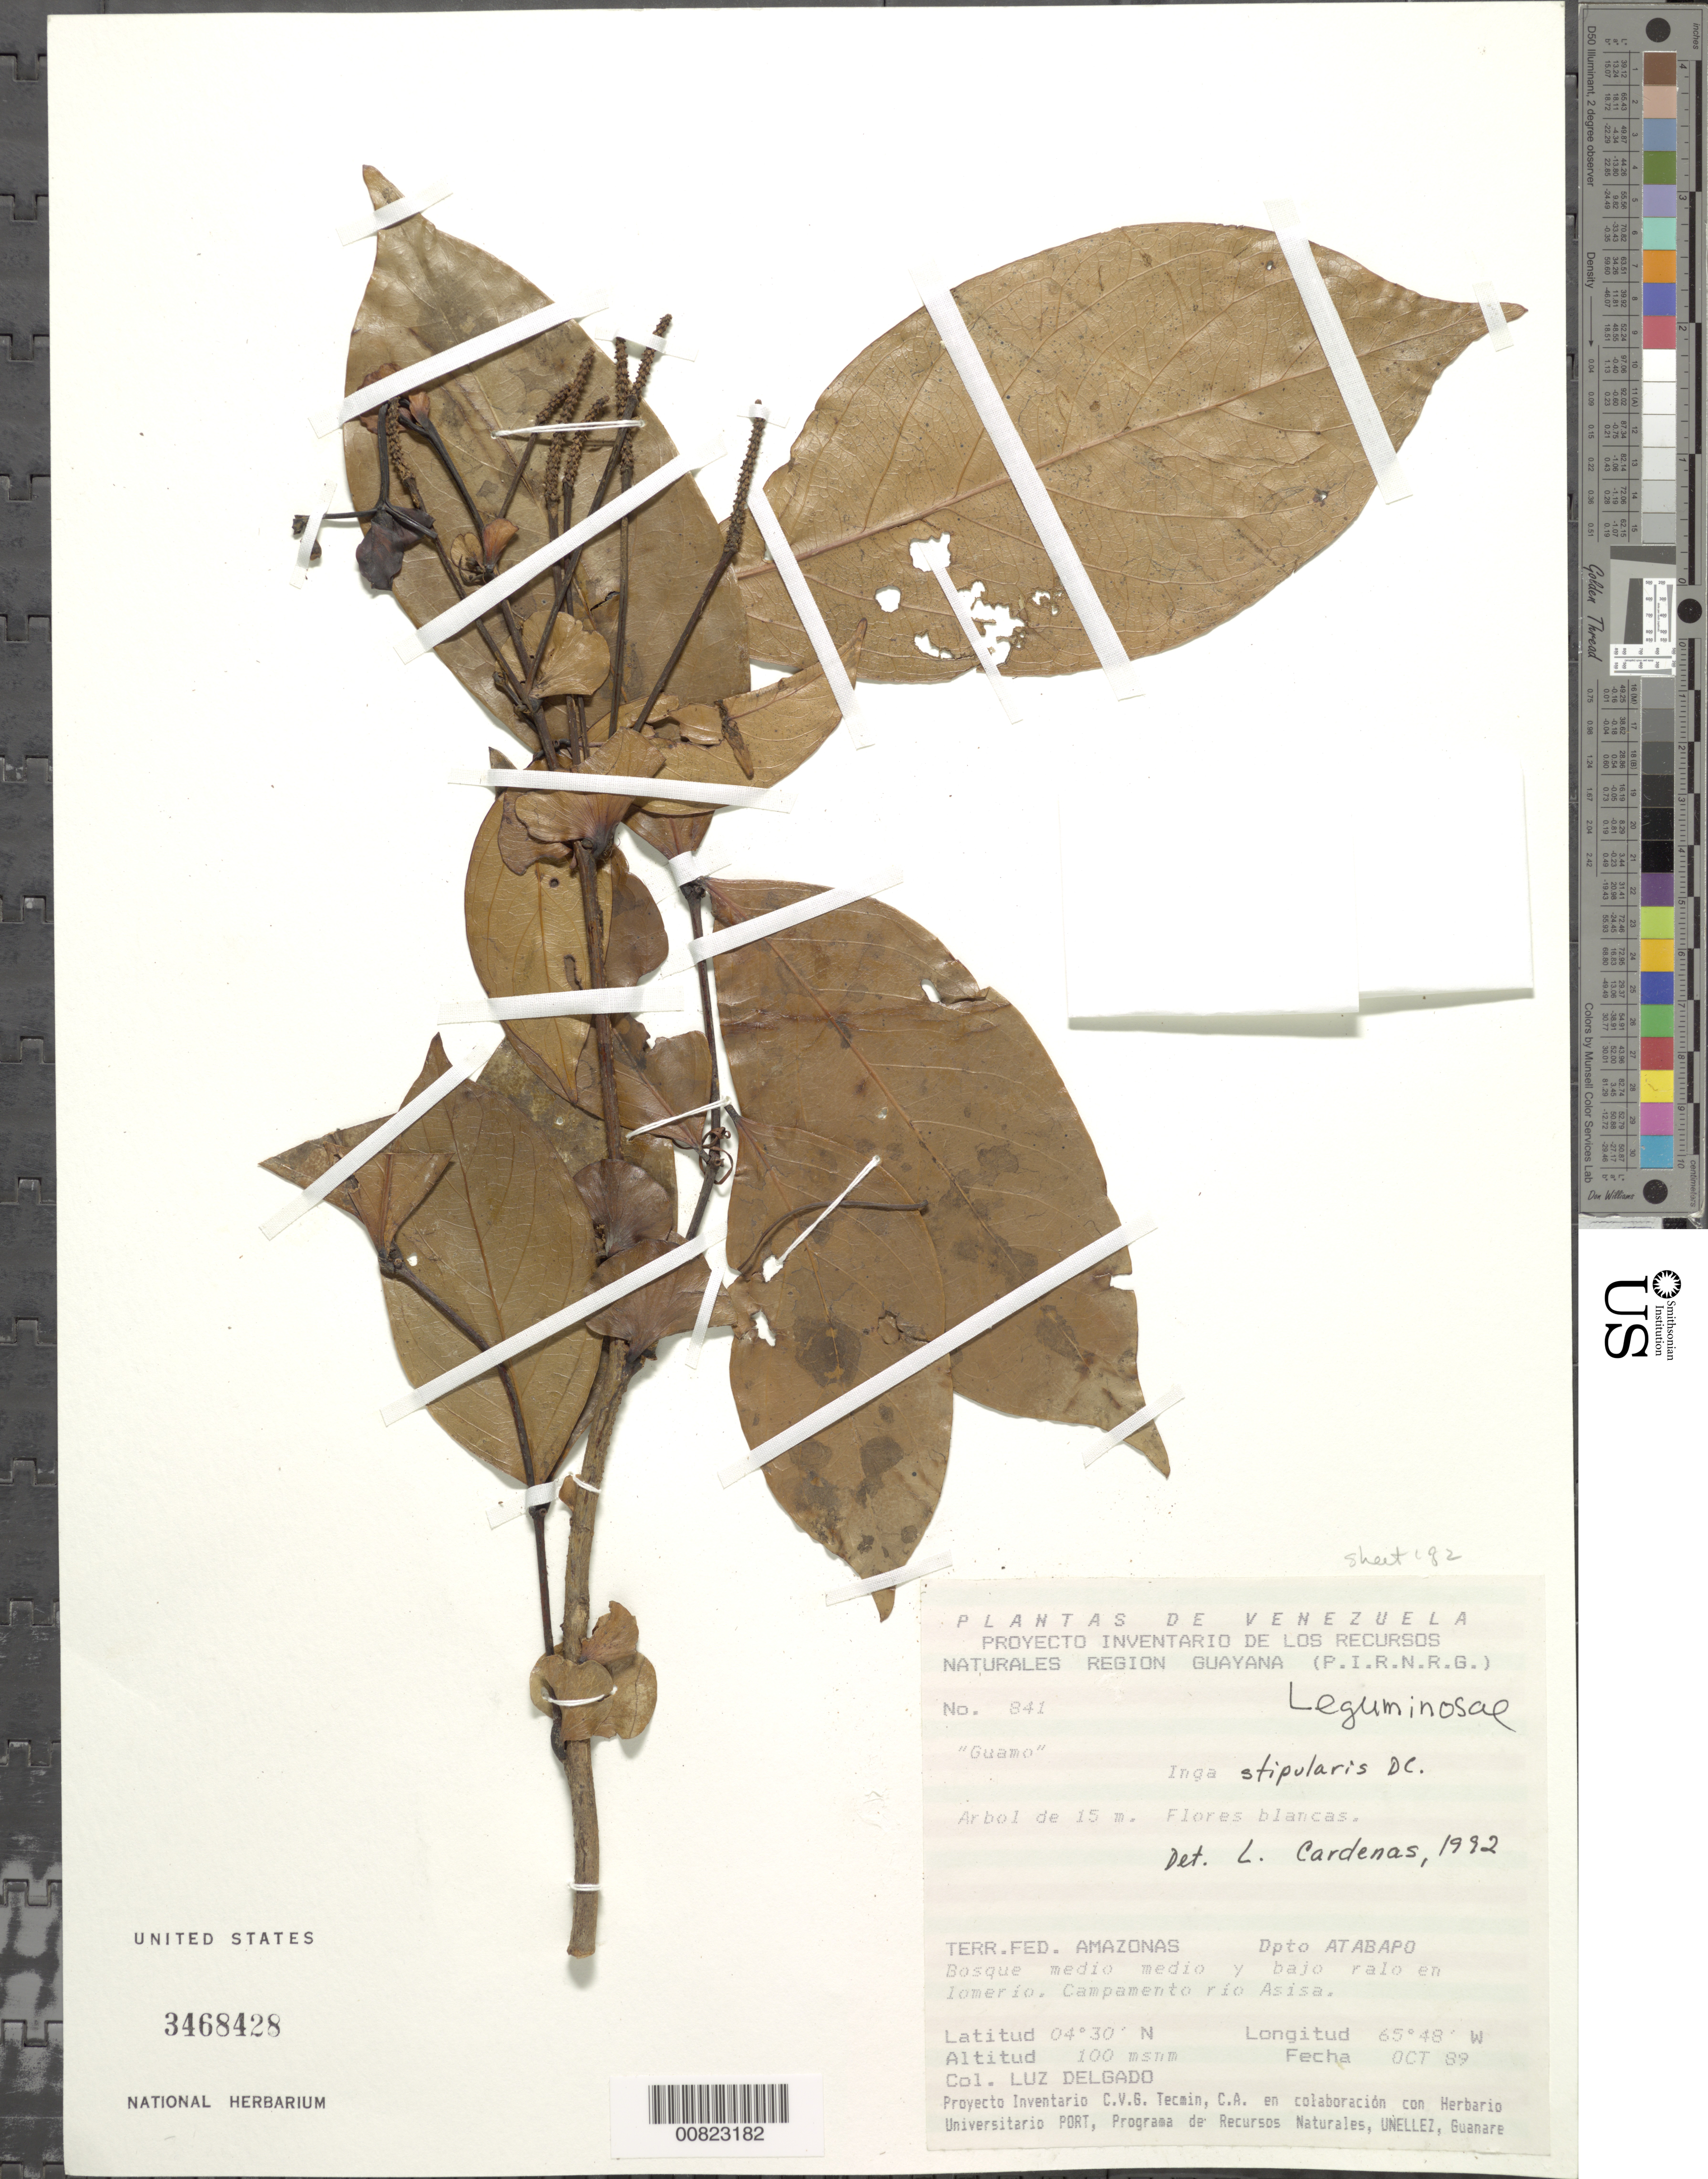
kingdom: Plantae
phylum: Tracheophyta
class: Magnoliopsida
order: Fabales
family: Fabaceae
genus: Inga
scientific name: Inga stipularis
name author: DC.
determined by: Guevara, L. C. De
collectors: L. Delgado V.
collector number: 841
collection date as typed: Oct-89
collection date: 1989-10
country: Venezuela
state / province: Amazonas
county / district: Atabapo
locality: Campamento Río Asisa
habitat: Bosque medio y bajo ralo en lomerio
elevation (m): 100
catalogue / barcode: US 3468428